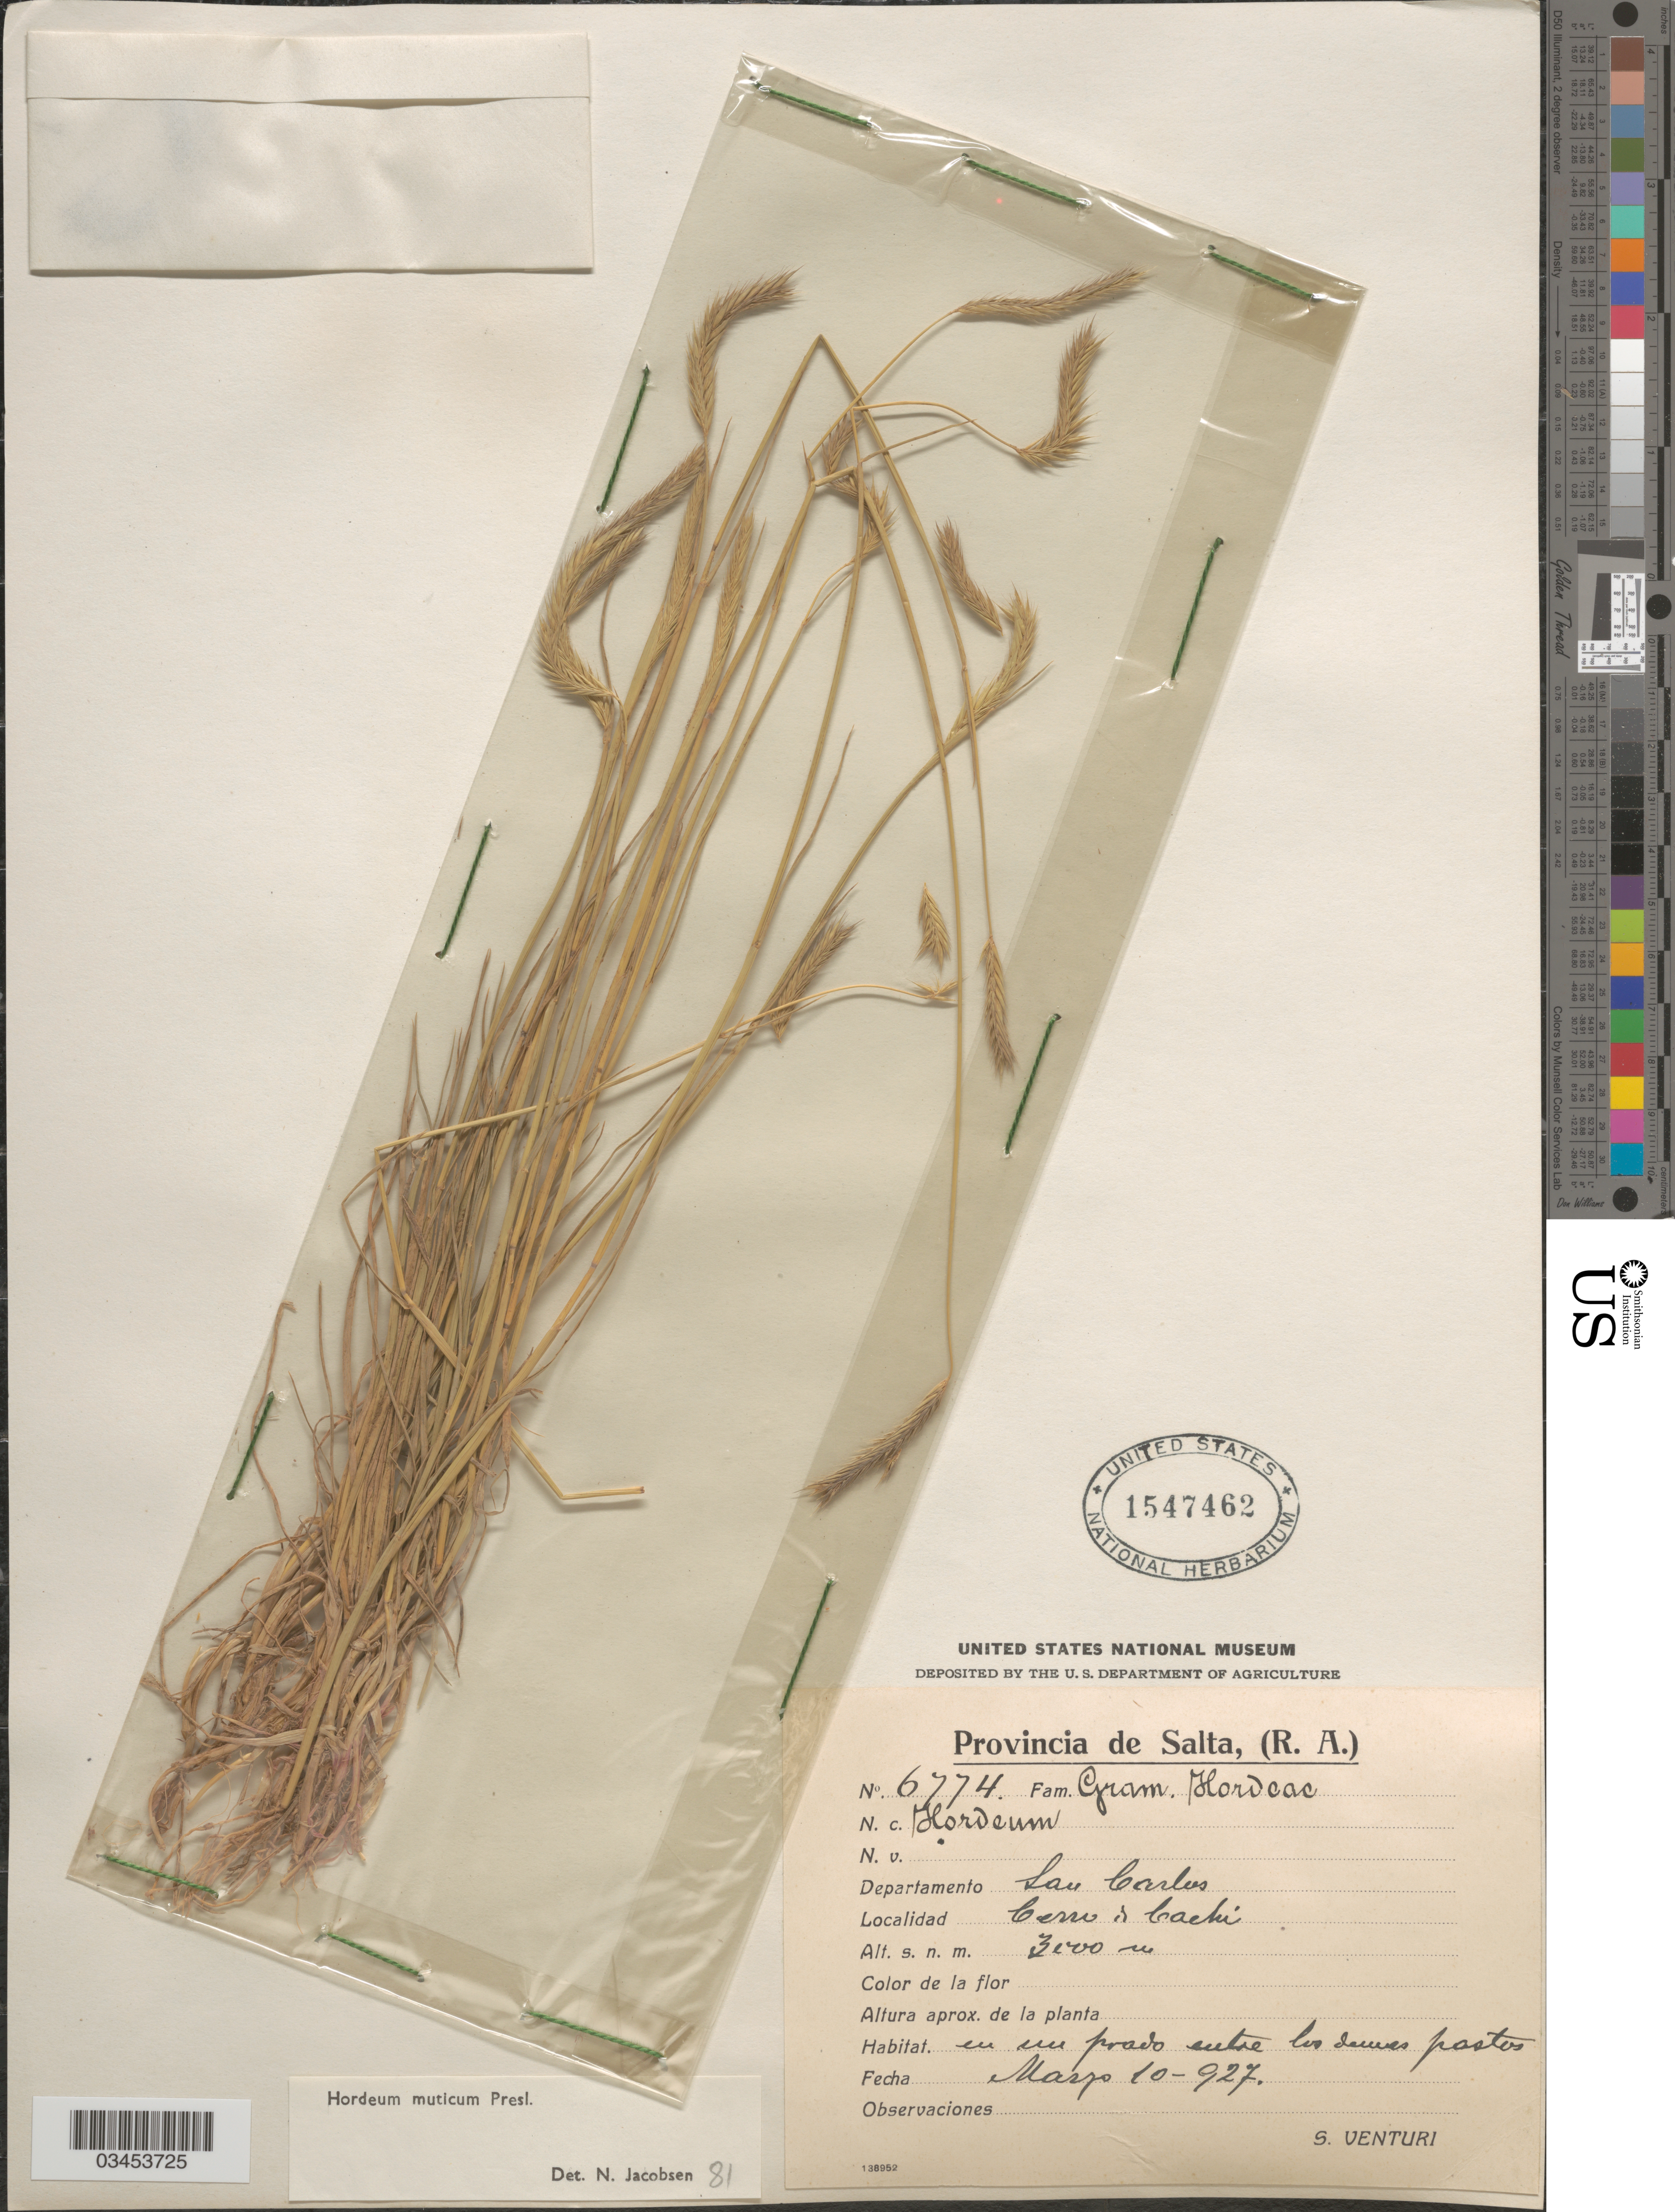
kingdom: Plantae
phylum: Tracheophyta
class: Liliopsida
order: Poales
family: Poaceae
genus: Hordeum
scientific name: Hordeum muticum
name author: J. Presl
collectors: S. Venturi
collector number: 6774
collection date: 1927-03-10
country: Argentina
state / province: Salta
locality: Departamento San Carlos. Cerro a Cachi.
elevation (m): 3000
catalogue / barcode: US 1547462